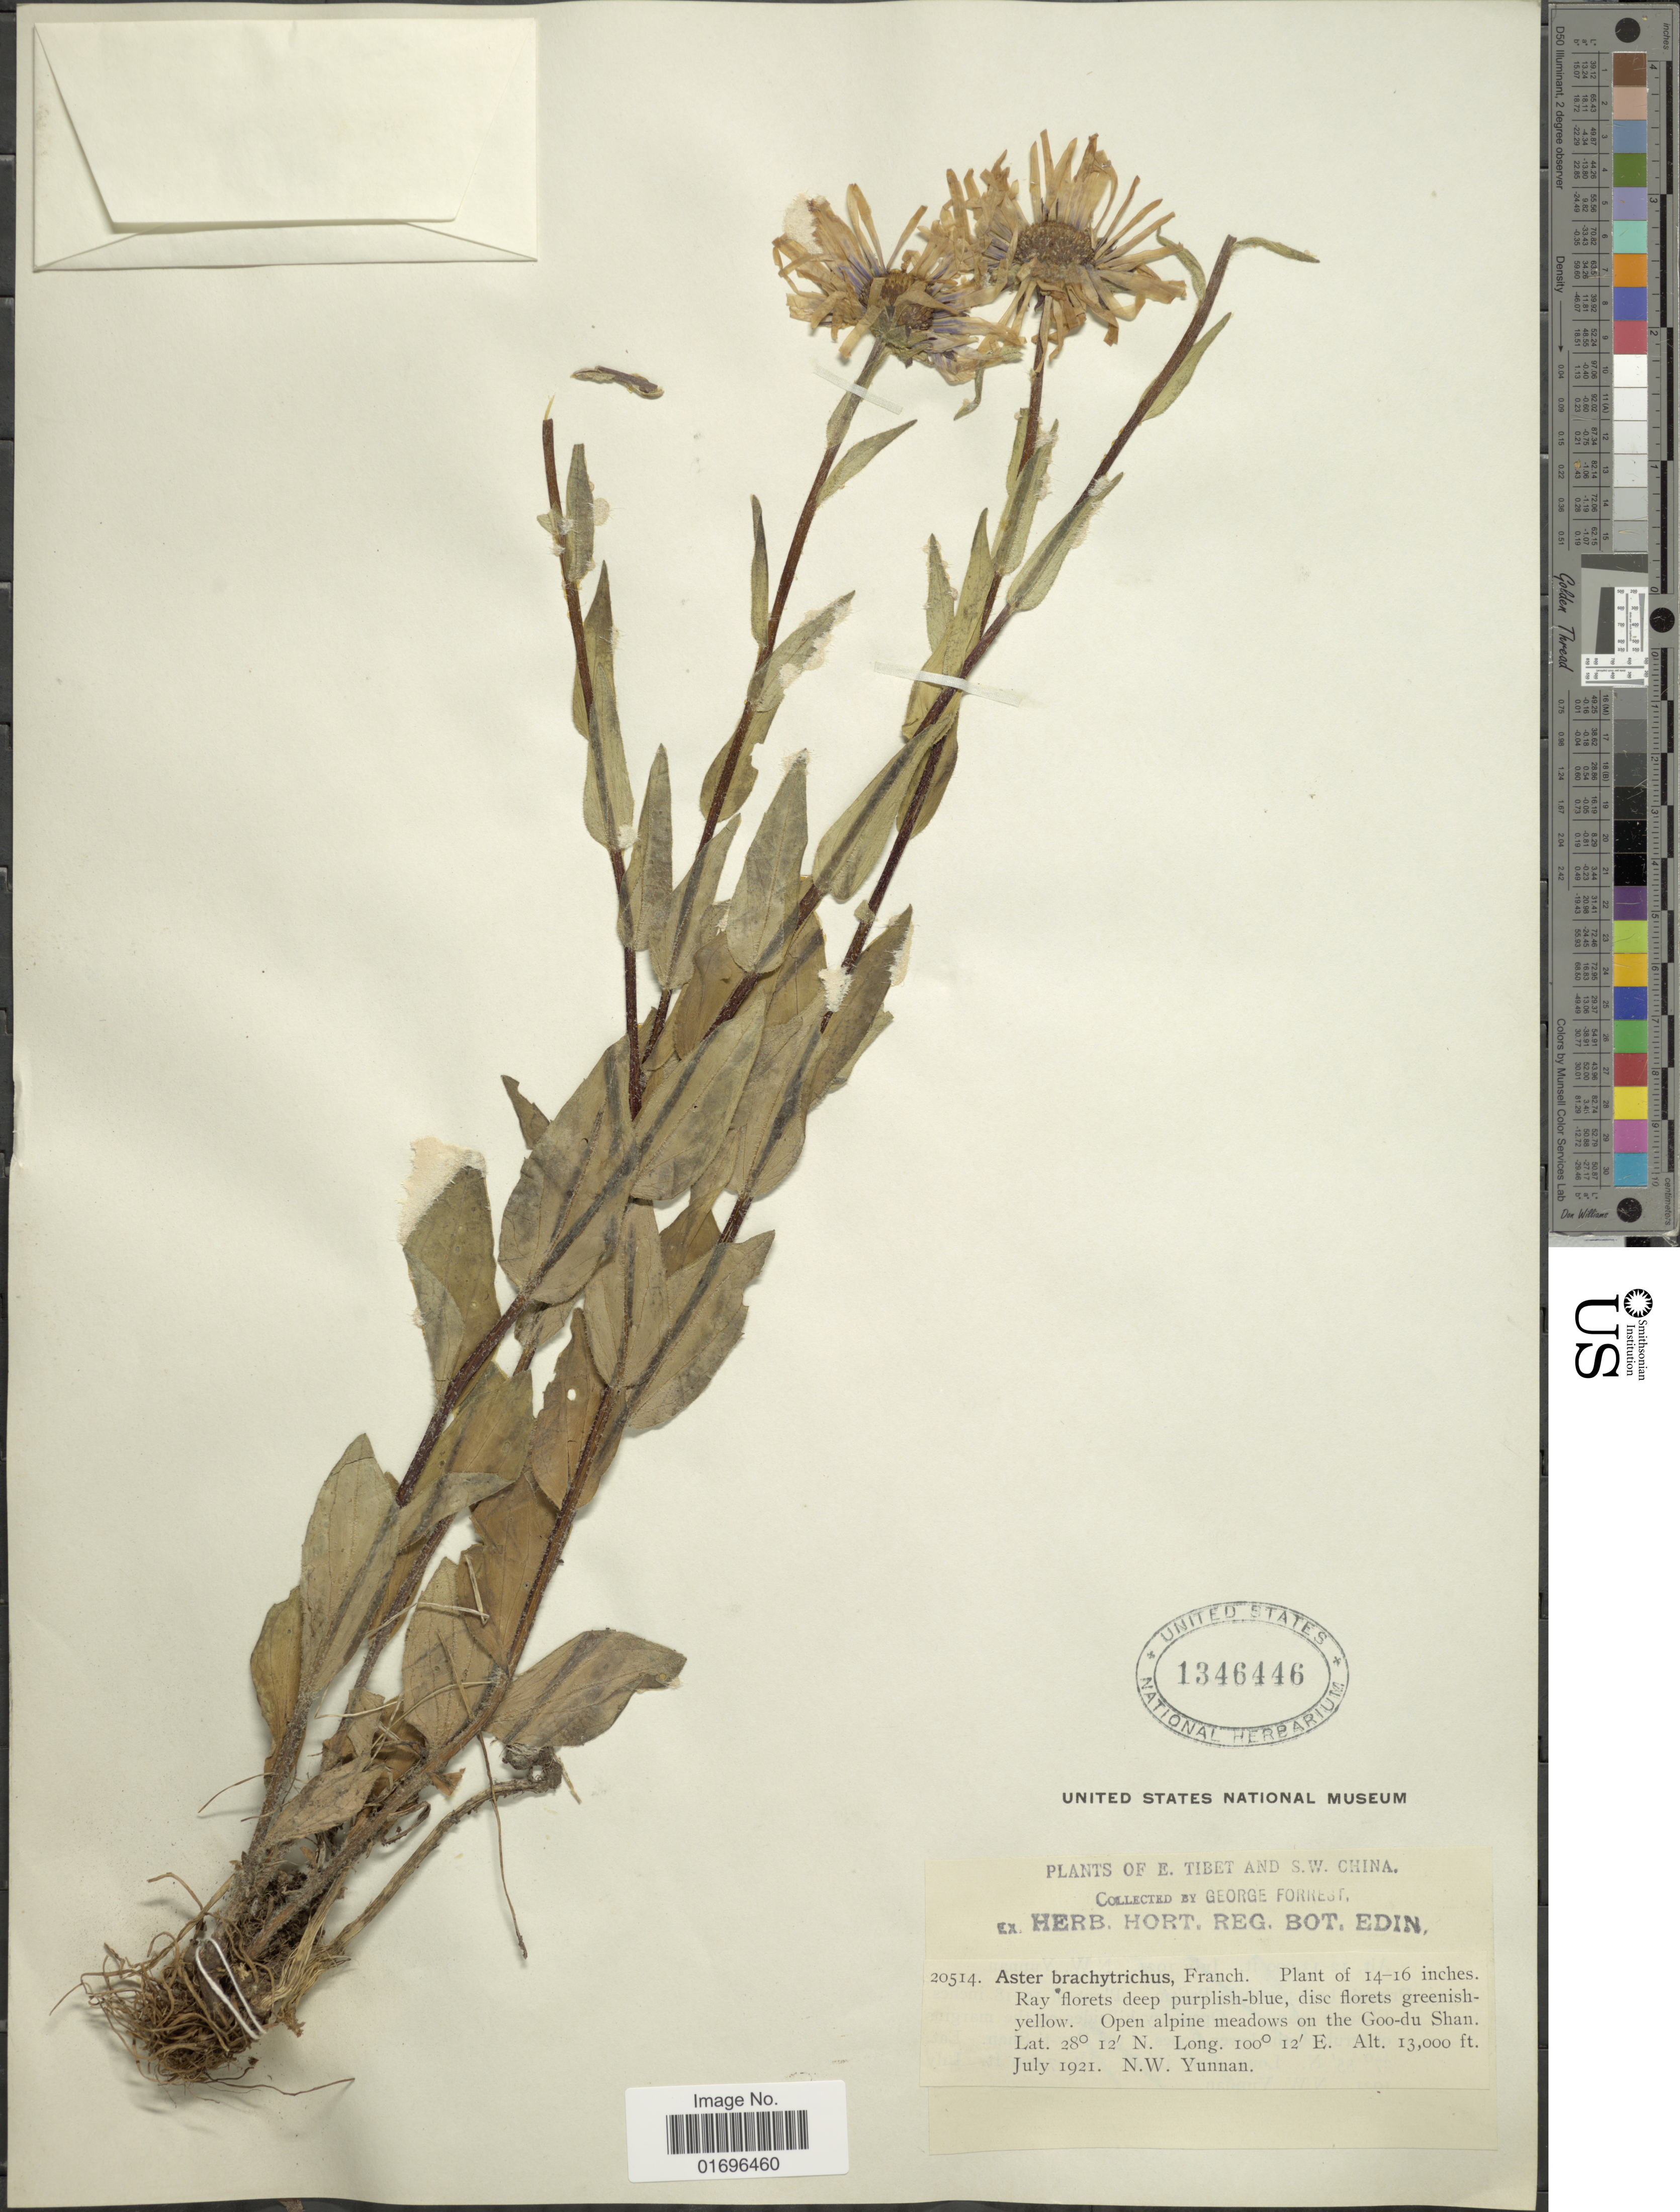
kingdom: Plantae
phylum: Tracheophyta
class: Magnoliopsida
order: Asterales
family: Asteraceae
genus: Aster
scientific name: Aster brachytrichus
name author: Franch.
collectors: G. Forrest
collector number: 20514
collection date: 1921-07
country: China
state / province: Yunnan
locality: E. Tibet and S.W. Chna. Open alpine meadows on the Goo-du Shan. N.W. Yunnan.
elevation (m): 3962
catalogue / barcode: US 1346446